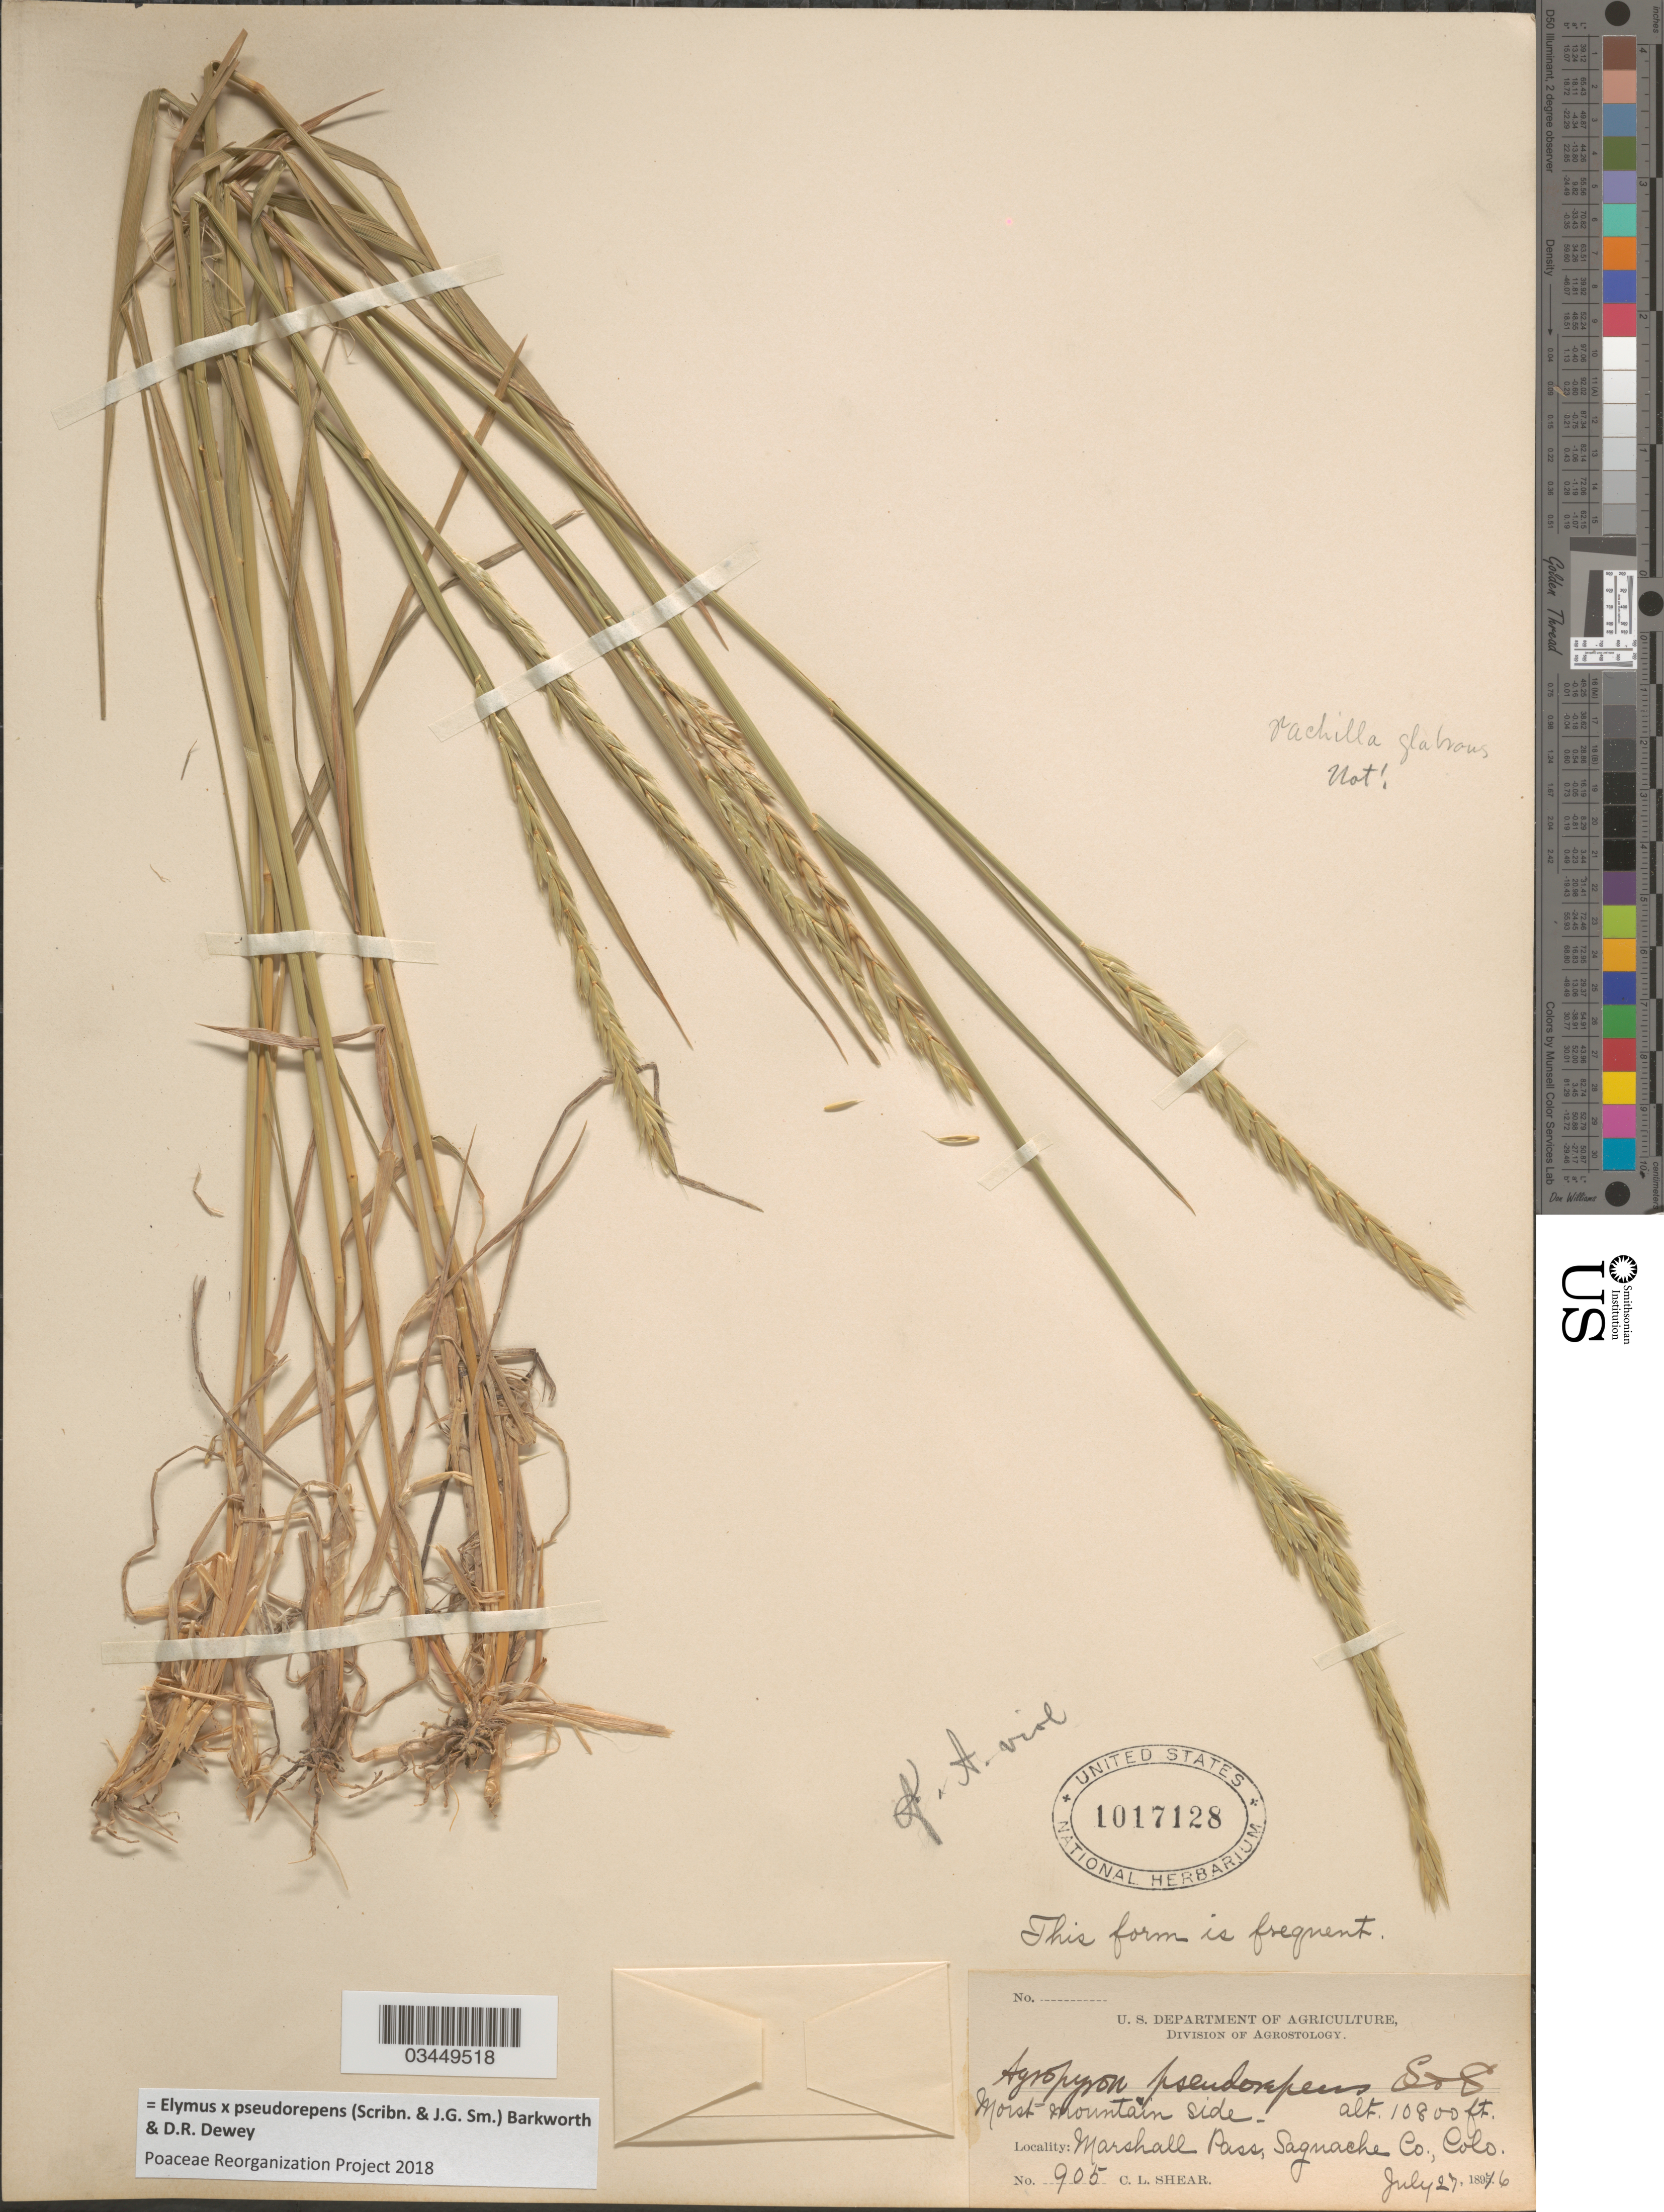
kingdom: Plantae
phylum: Tracheophyta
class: Liliopsida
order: Poales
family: Poaceae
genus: Elymus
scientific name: Elymus x pseudorepens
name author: (Scribn. & J.G. Sm.) Barkworth & Dewey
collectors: C. L. Shear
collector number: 905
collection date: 1896-07-27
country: United States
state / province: Colorado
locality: Moist mountain side. Marshall Pass, Saguache Co.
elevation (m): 3292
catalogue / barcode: US 1017128